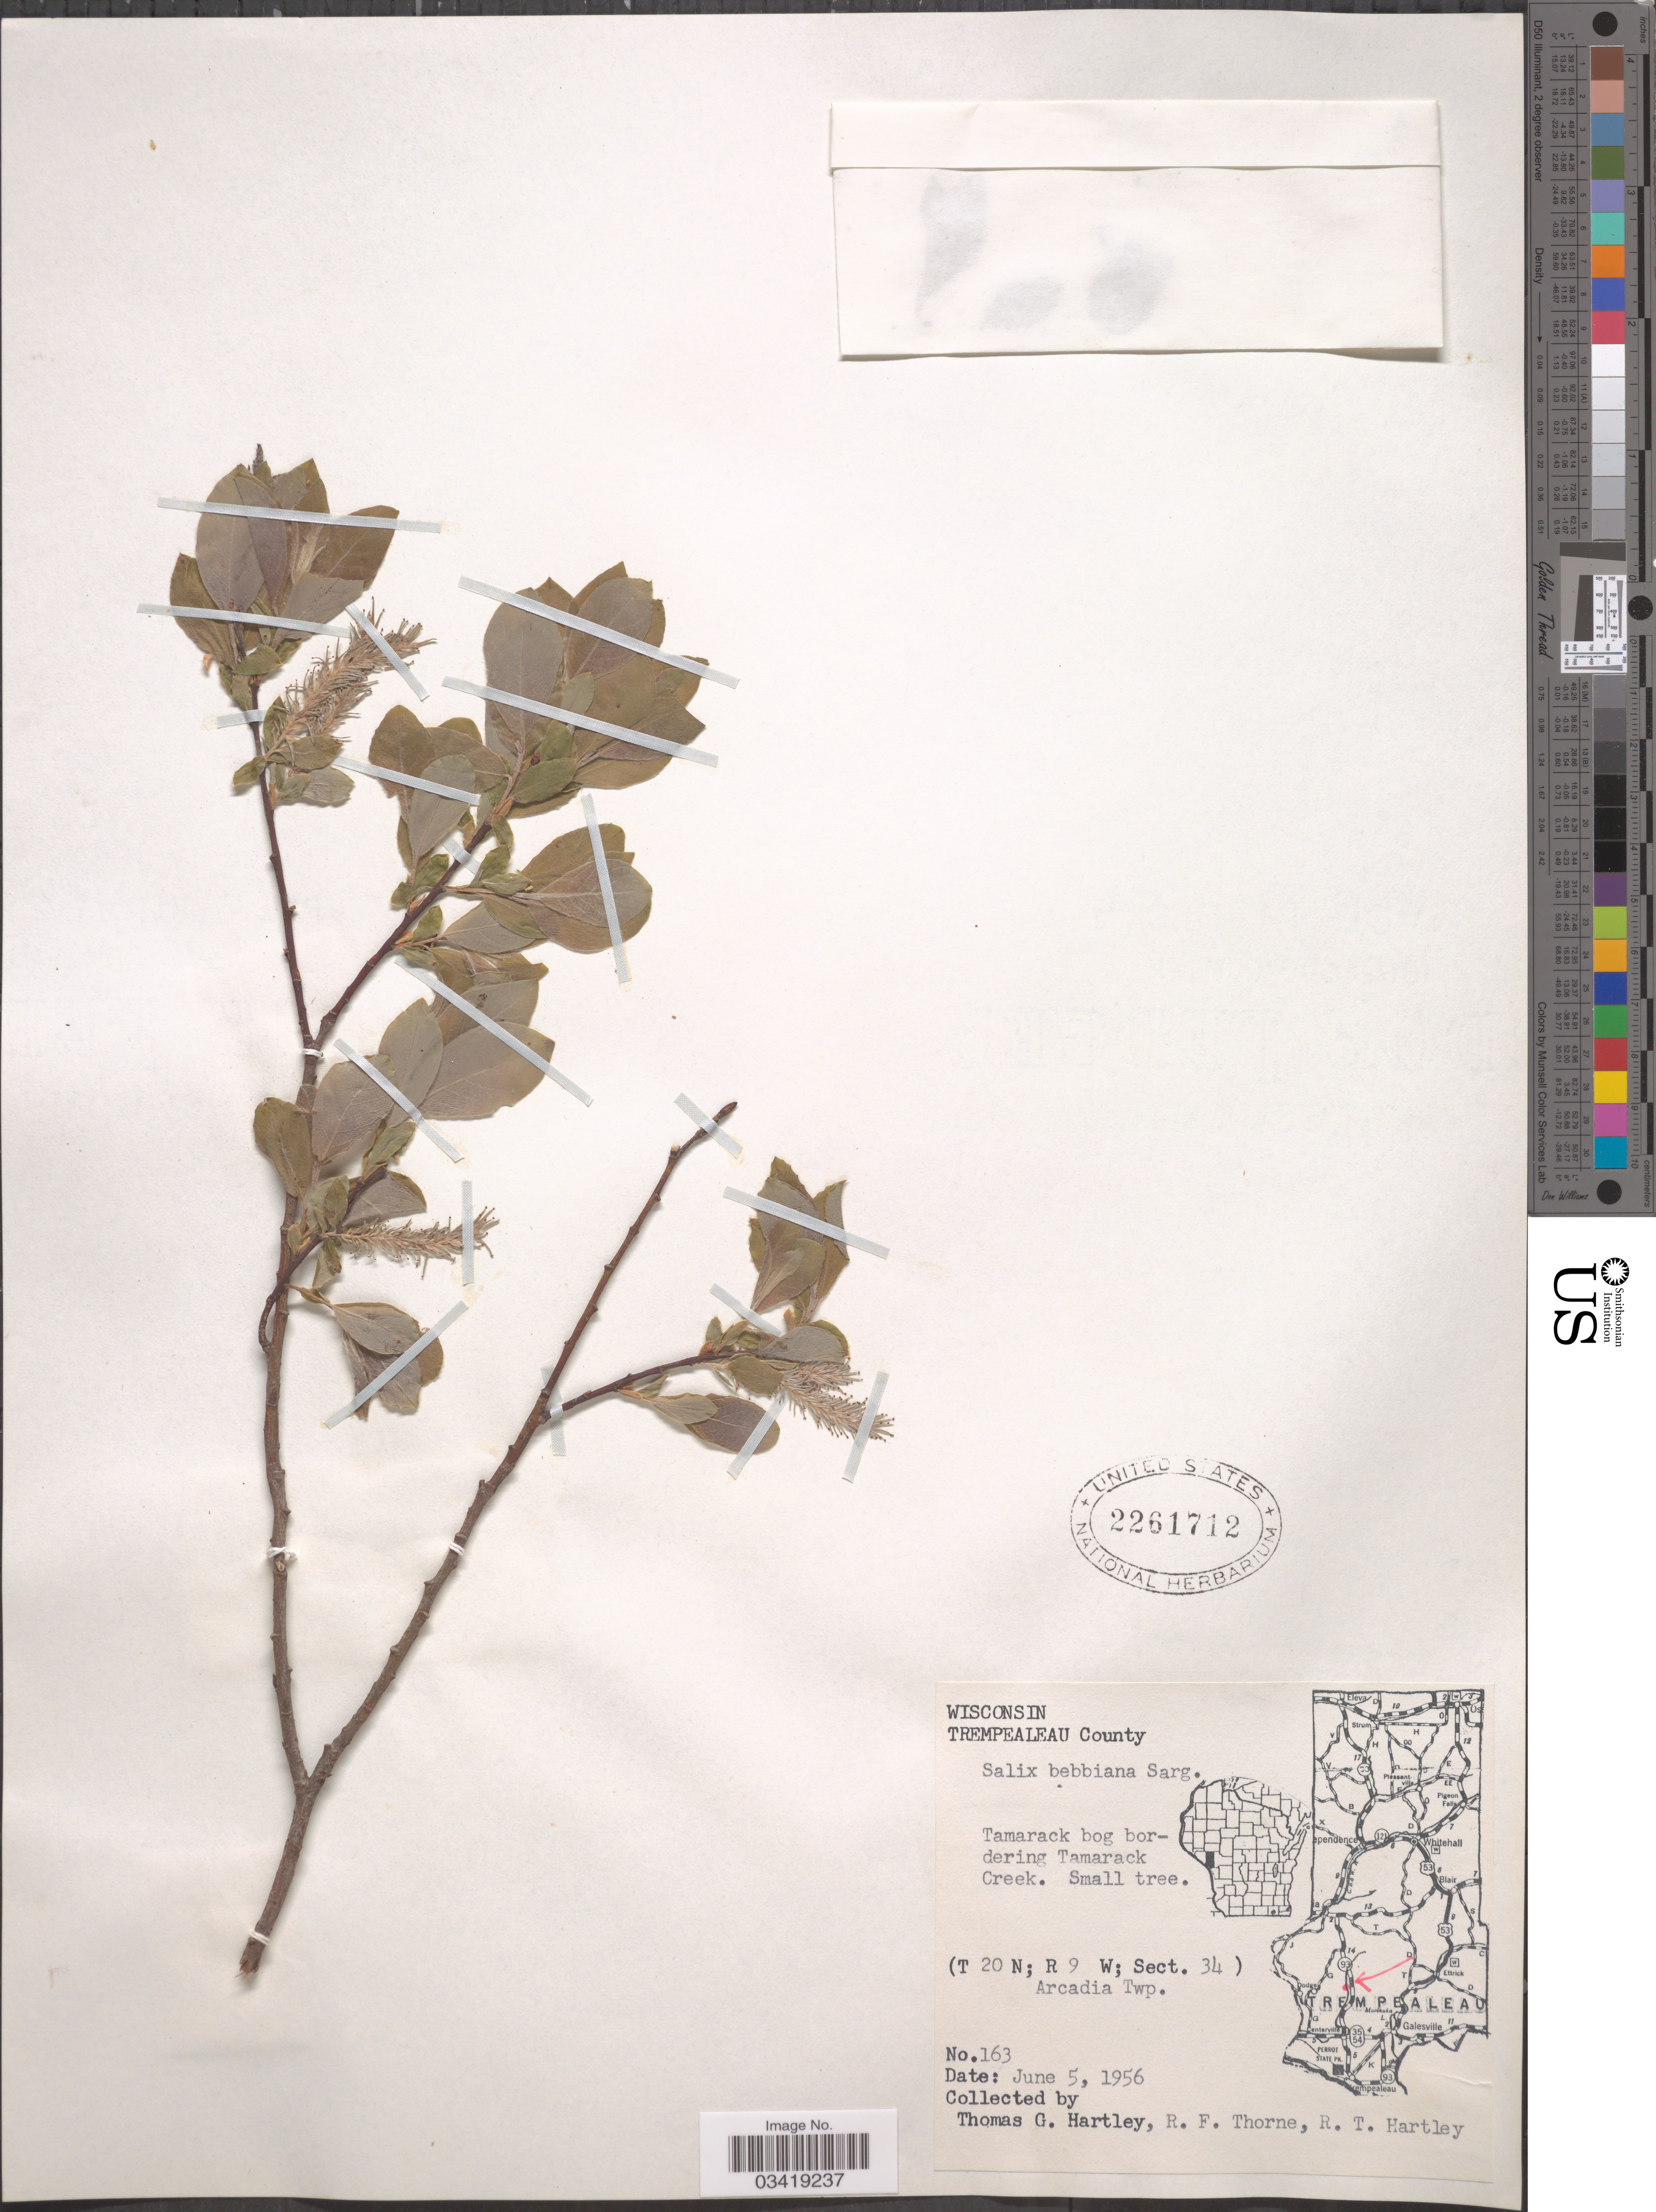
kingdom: Plantae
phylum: Tracheophyta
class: Magnoliopsida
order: Malpighiales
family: Salicaceae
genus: Salix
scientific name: Salix bebbiana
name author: Sarg.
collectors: T. G. Hartley, R. Thorne & R. T. Hartley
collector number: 163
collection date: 1956-06-05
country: United States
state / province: Wisconsin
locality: Trempealeau County. Tamarack bog bordering Tamarack Creek. (T 20 N; R 9 W; Sect. 34) Arcadia Twp.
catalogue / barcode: US 2261712